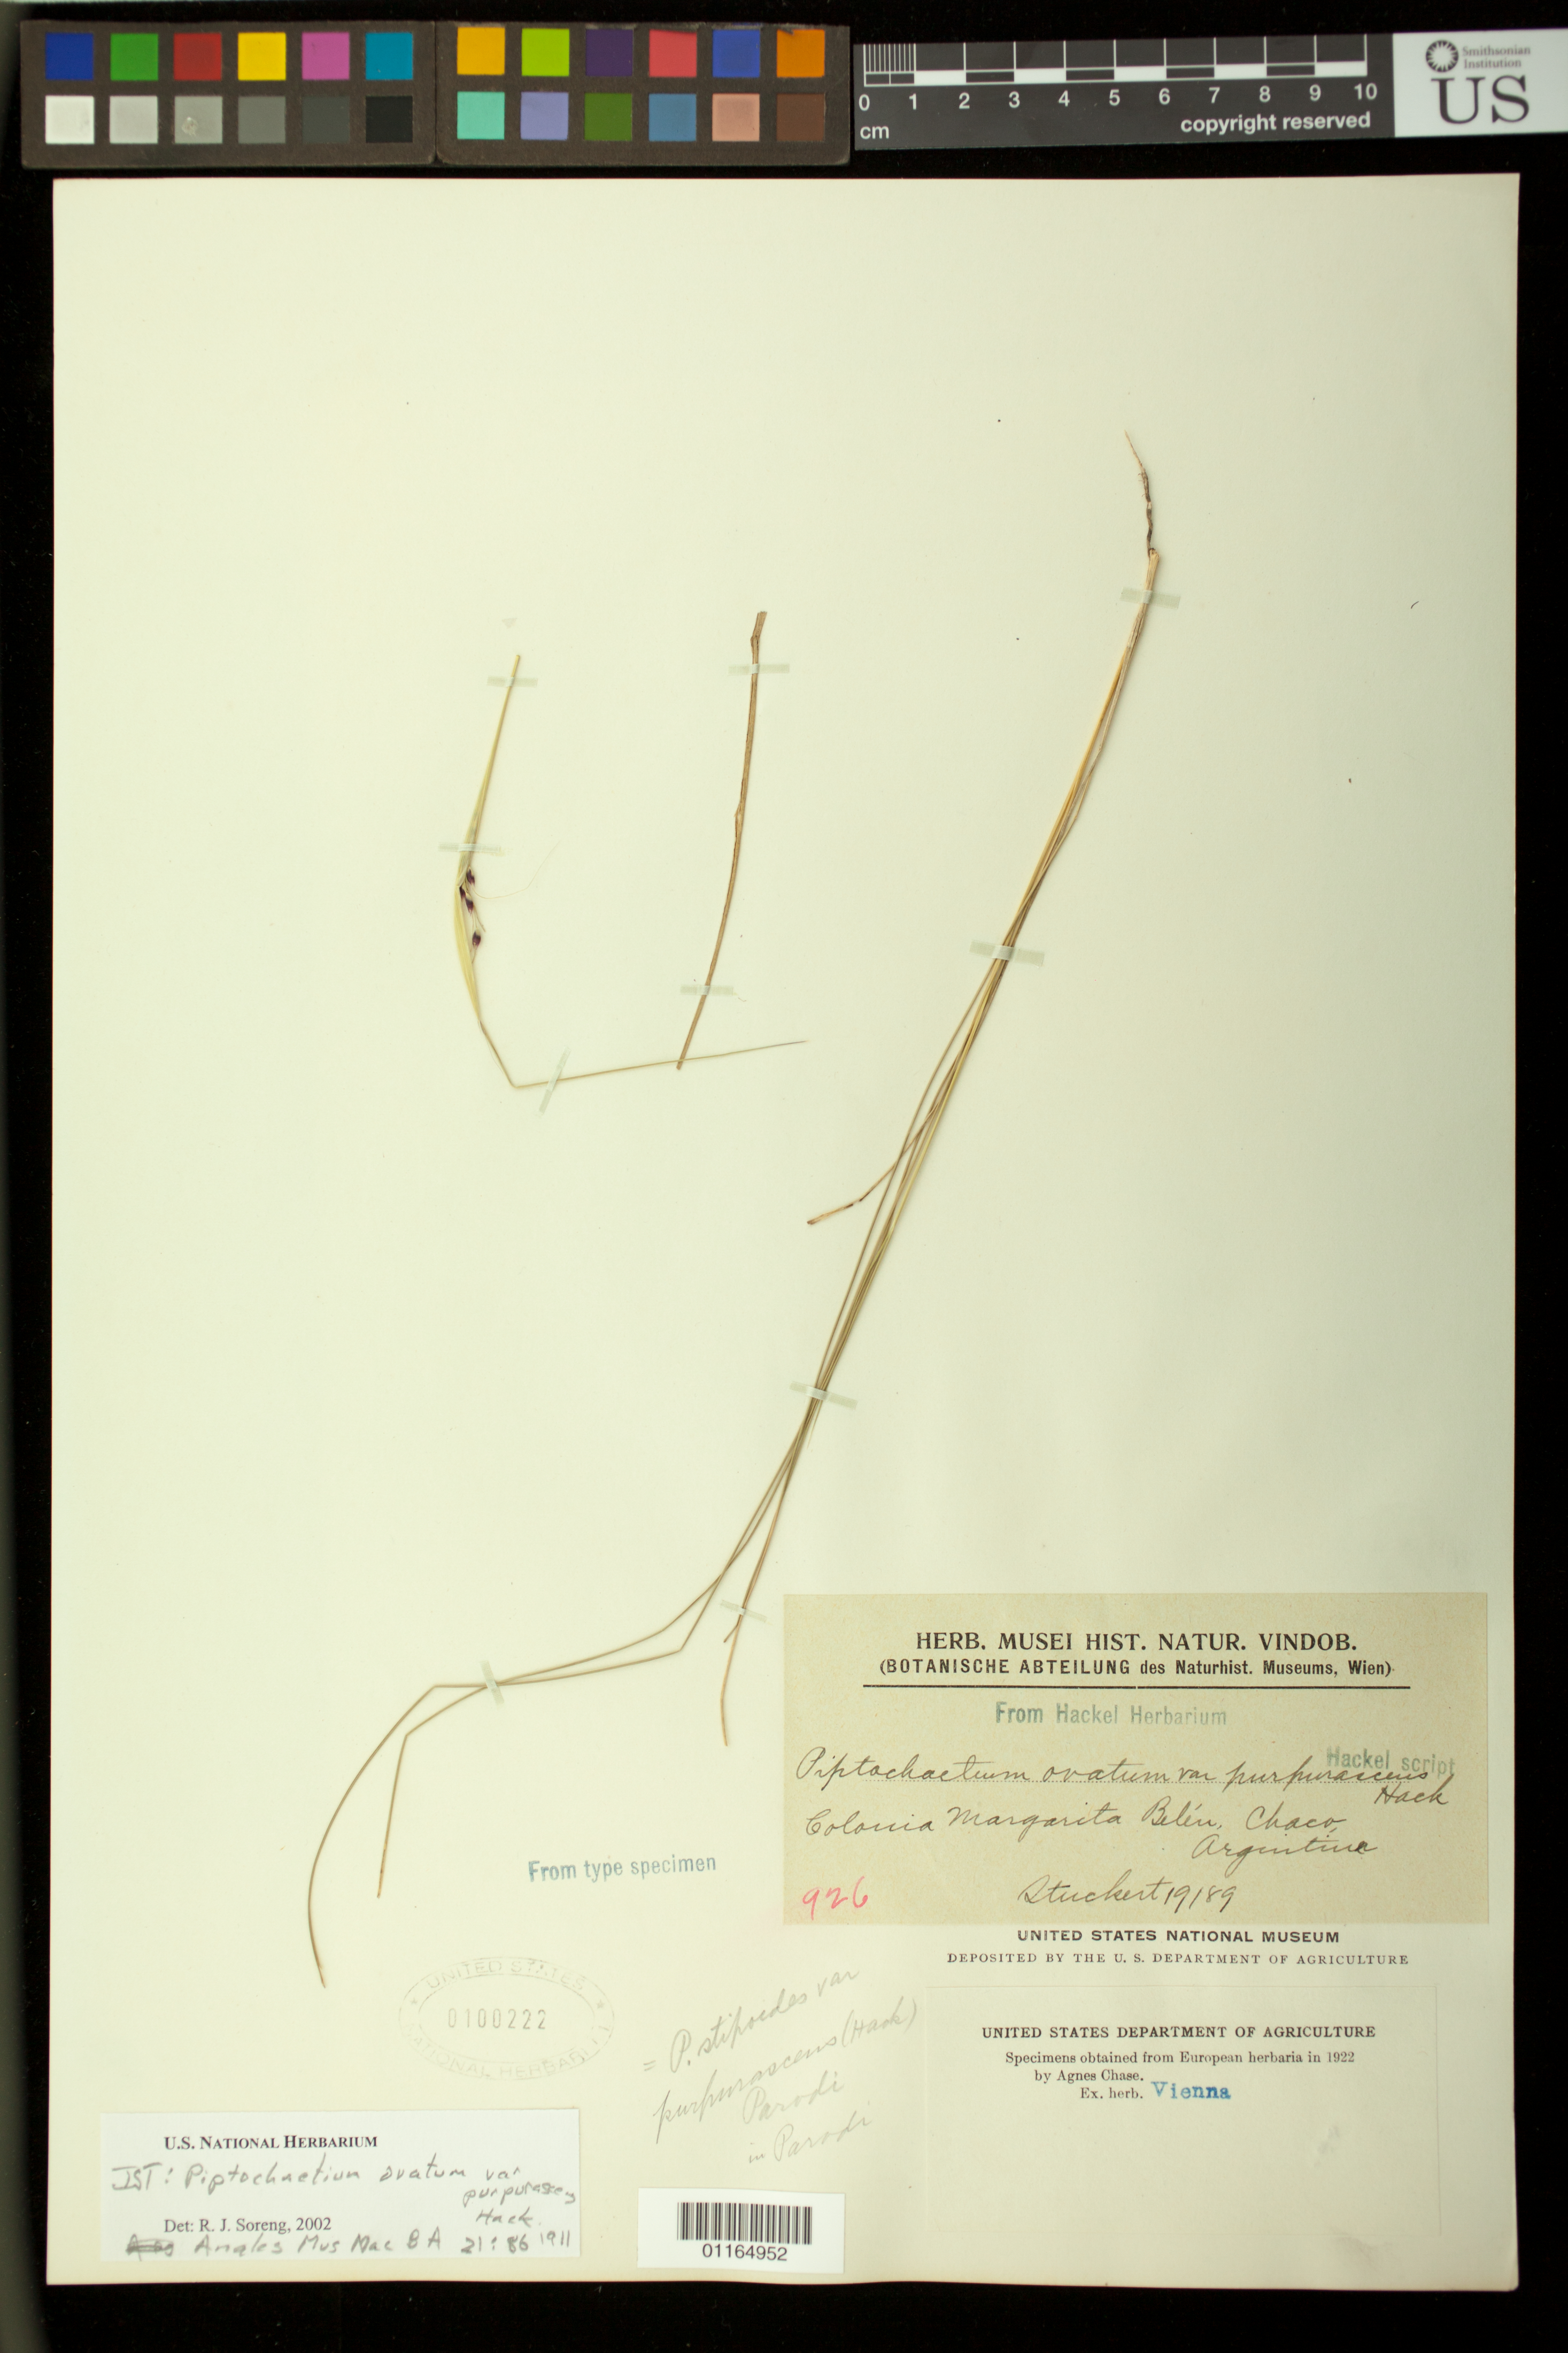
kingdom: Plantae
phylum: Tracheophyta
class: Liliopsida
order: Poales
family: Poaceae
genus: Piptochaetium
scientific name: Piptochaetium ovatum var. purpurascens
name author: Hack. in Stuck.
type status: Isosyntype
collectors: T. Stuckert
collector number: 19189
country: Argentina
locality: Colonia Margarita, Belén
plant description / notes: Fragmentary material of type specimen ex herb. Hackel (Vienna)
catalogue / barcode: US 100222